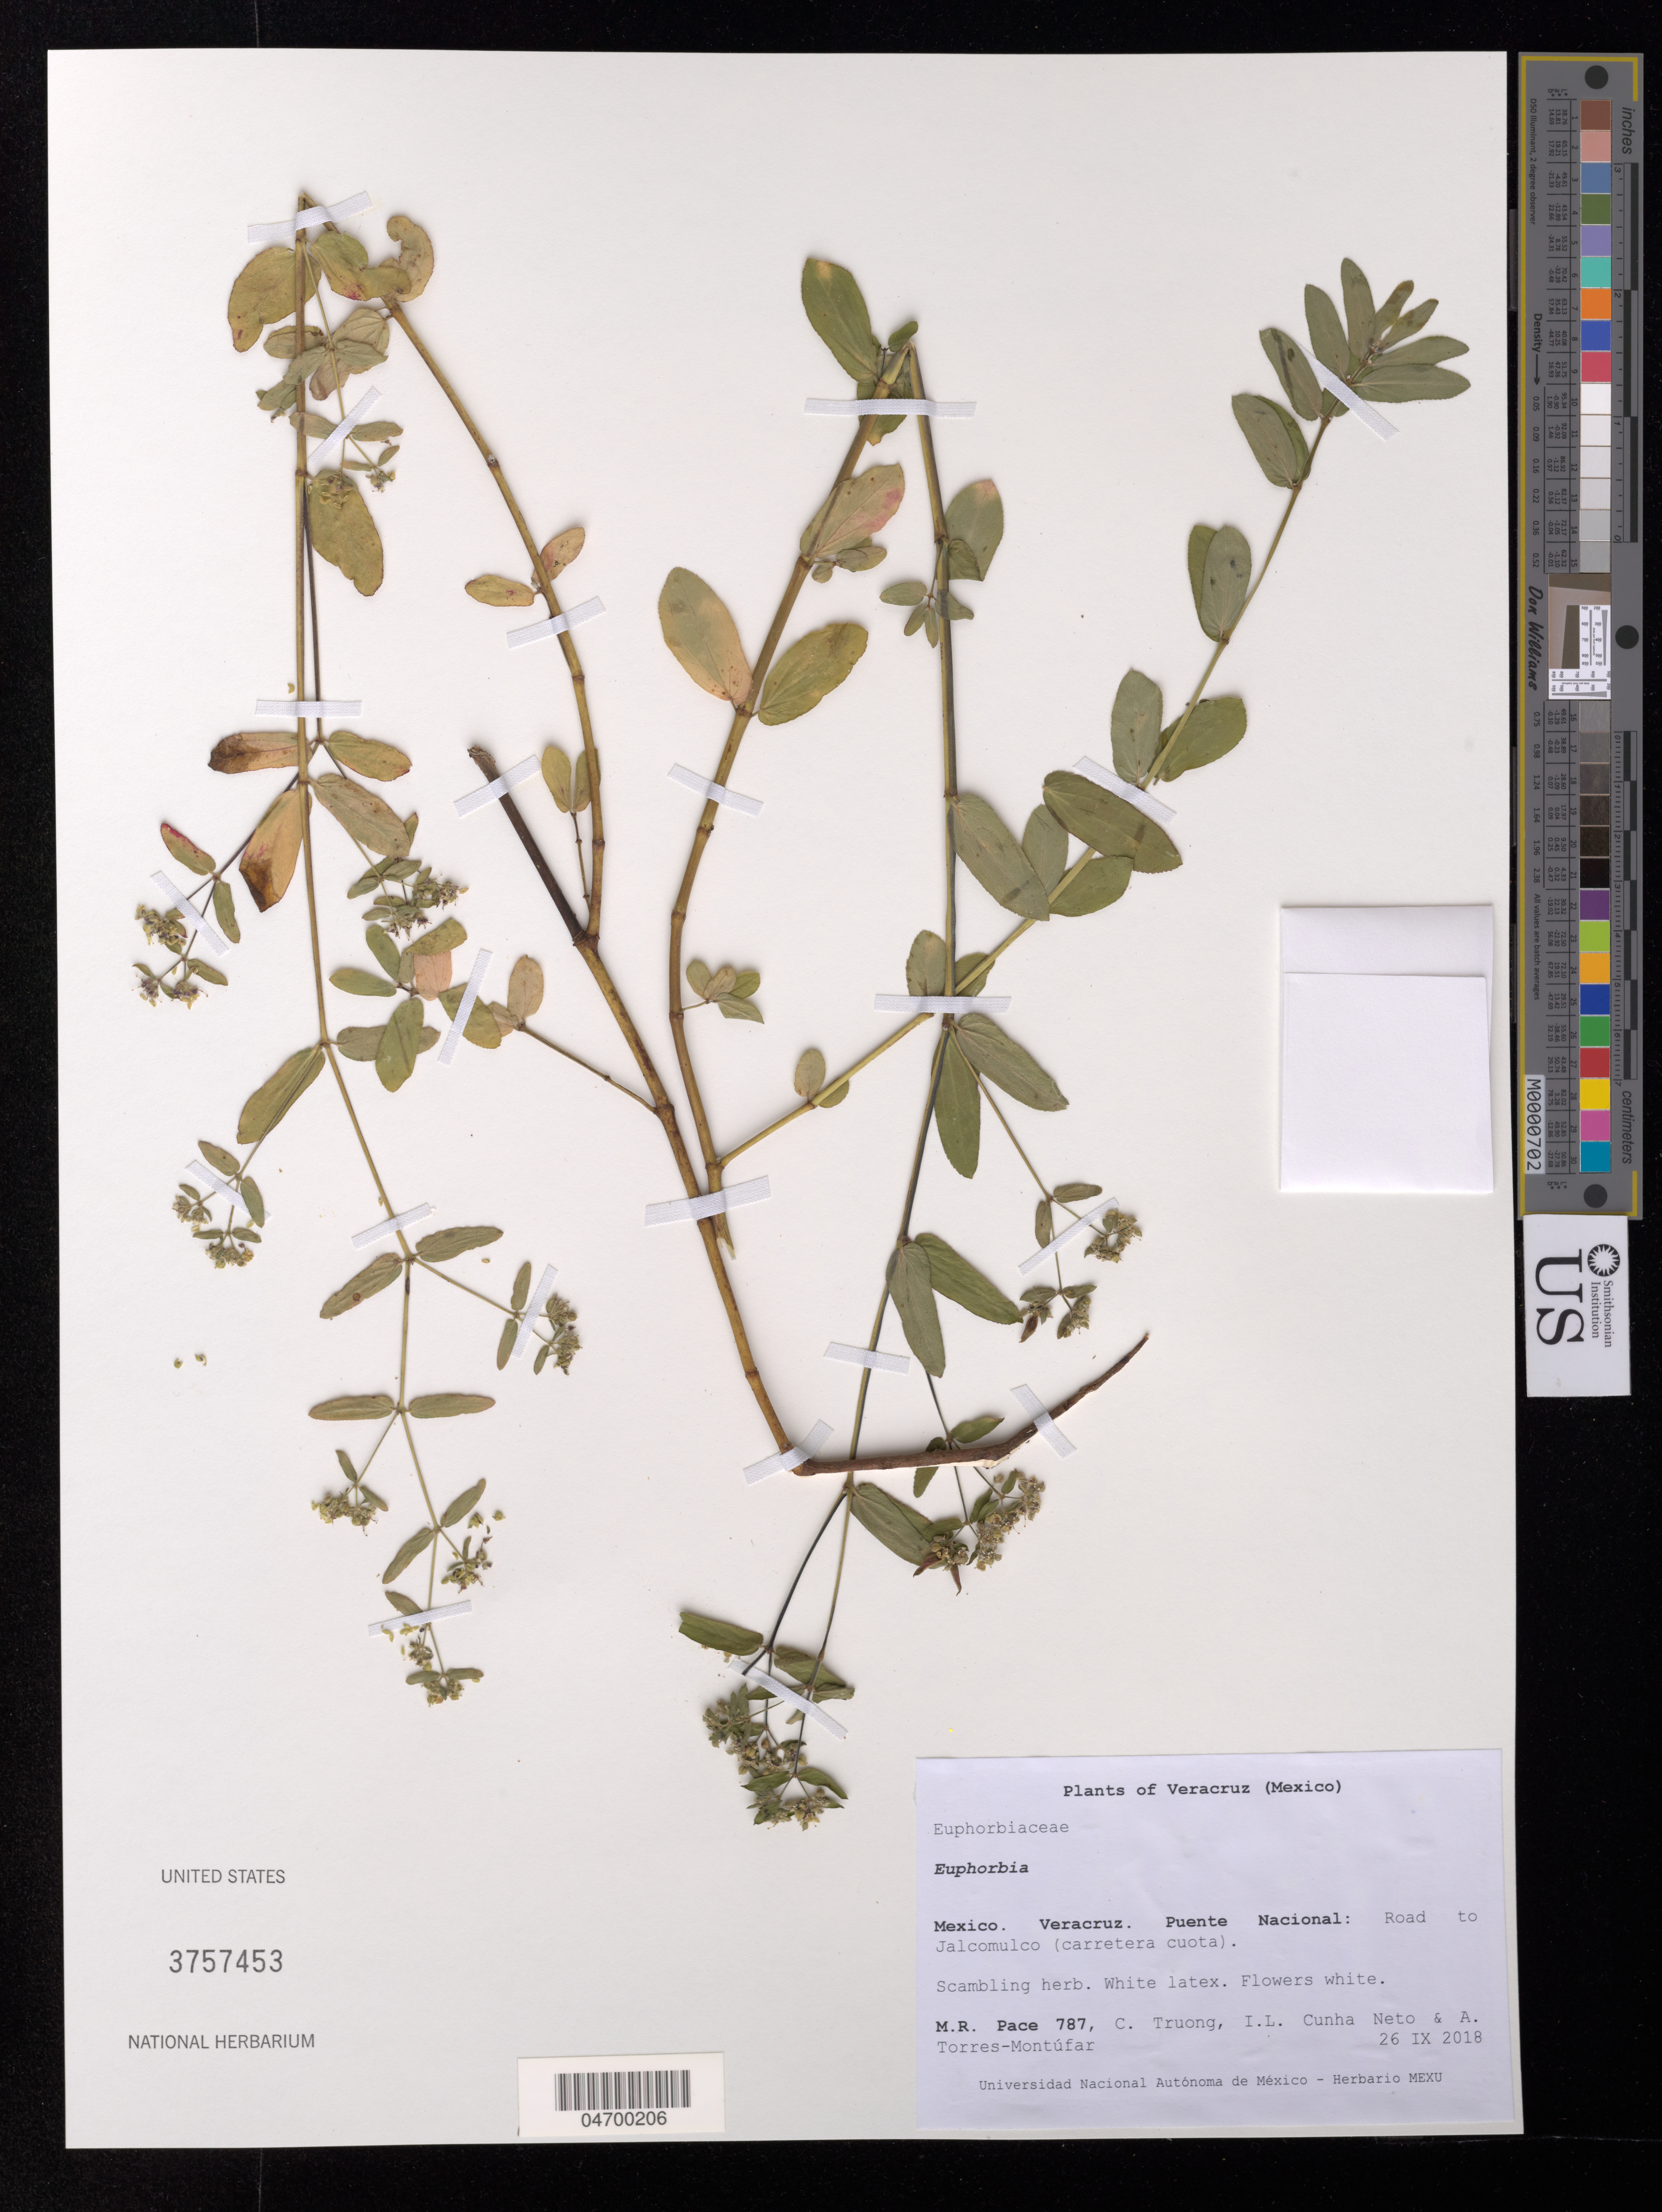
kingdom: Plantae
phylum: Tracheophyta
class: Magnoliopsida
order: Malpighiales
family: Euphorbiaceae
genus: Euphorbia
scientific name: Euphorbia sp.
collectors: M. R. Pace, C. Truong, I. L. Cunha Neto & A. Torres-Montúfar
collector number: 787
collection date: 2018-09-26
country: Mexico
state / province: Veracruz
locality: Veracruz. Puente Nacional: Road to Jalcomulco (carretera cuota).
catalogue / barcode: US 3757453